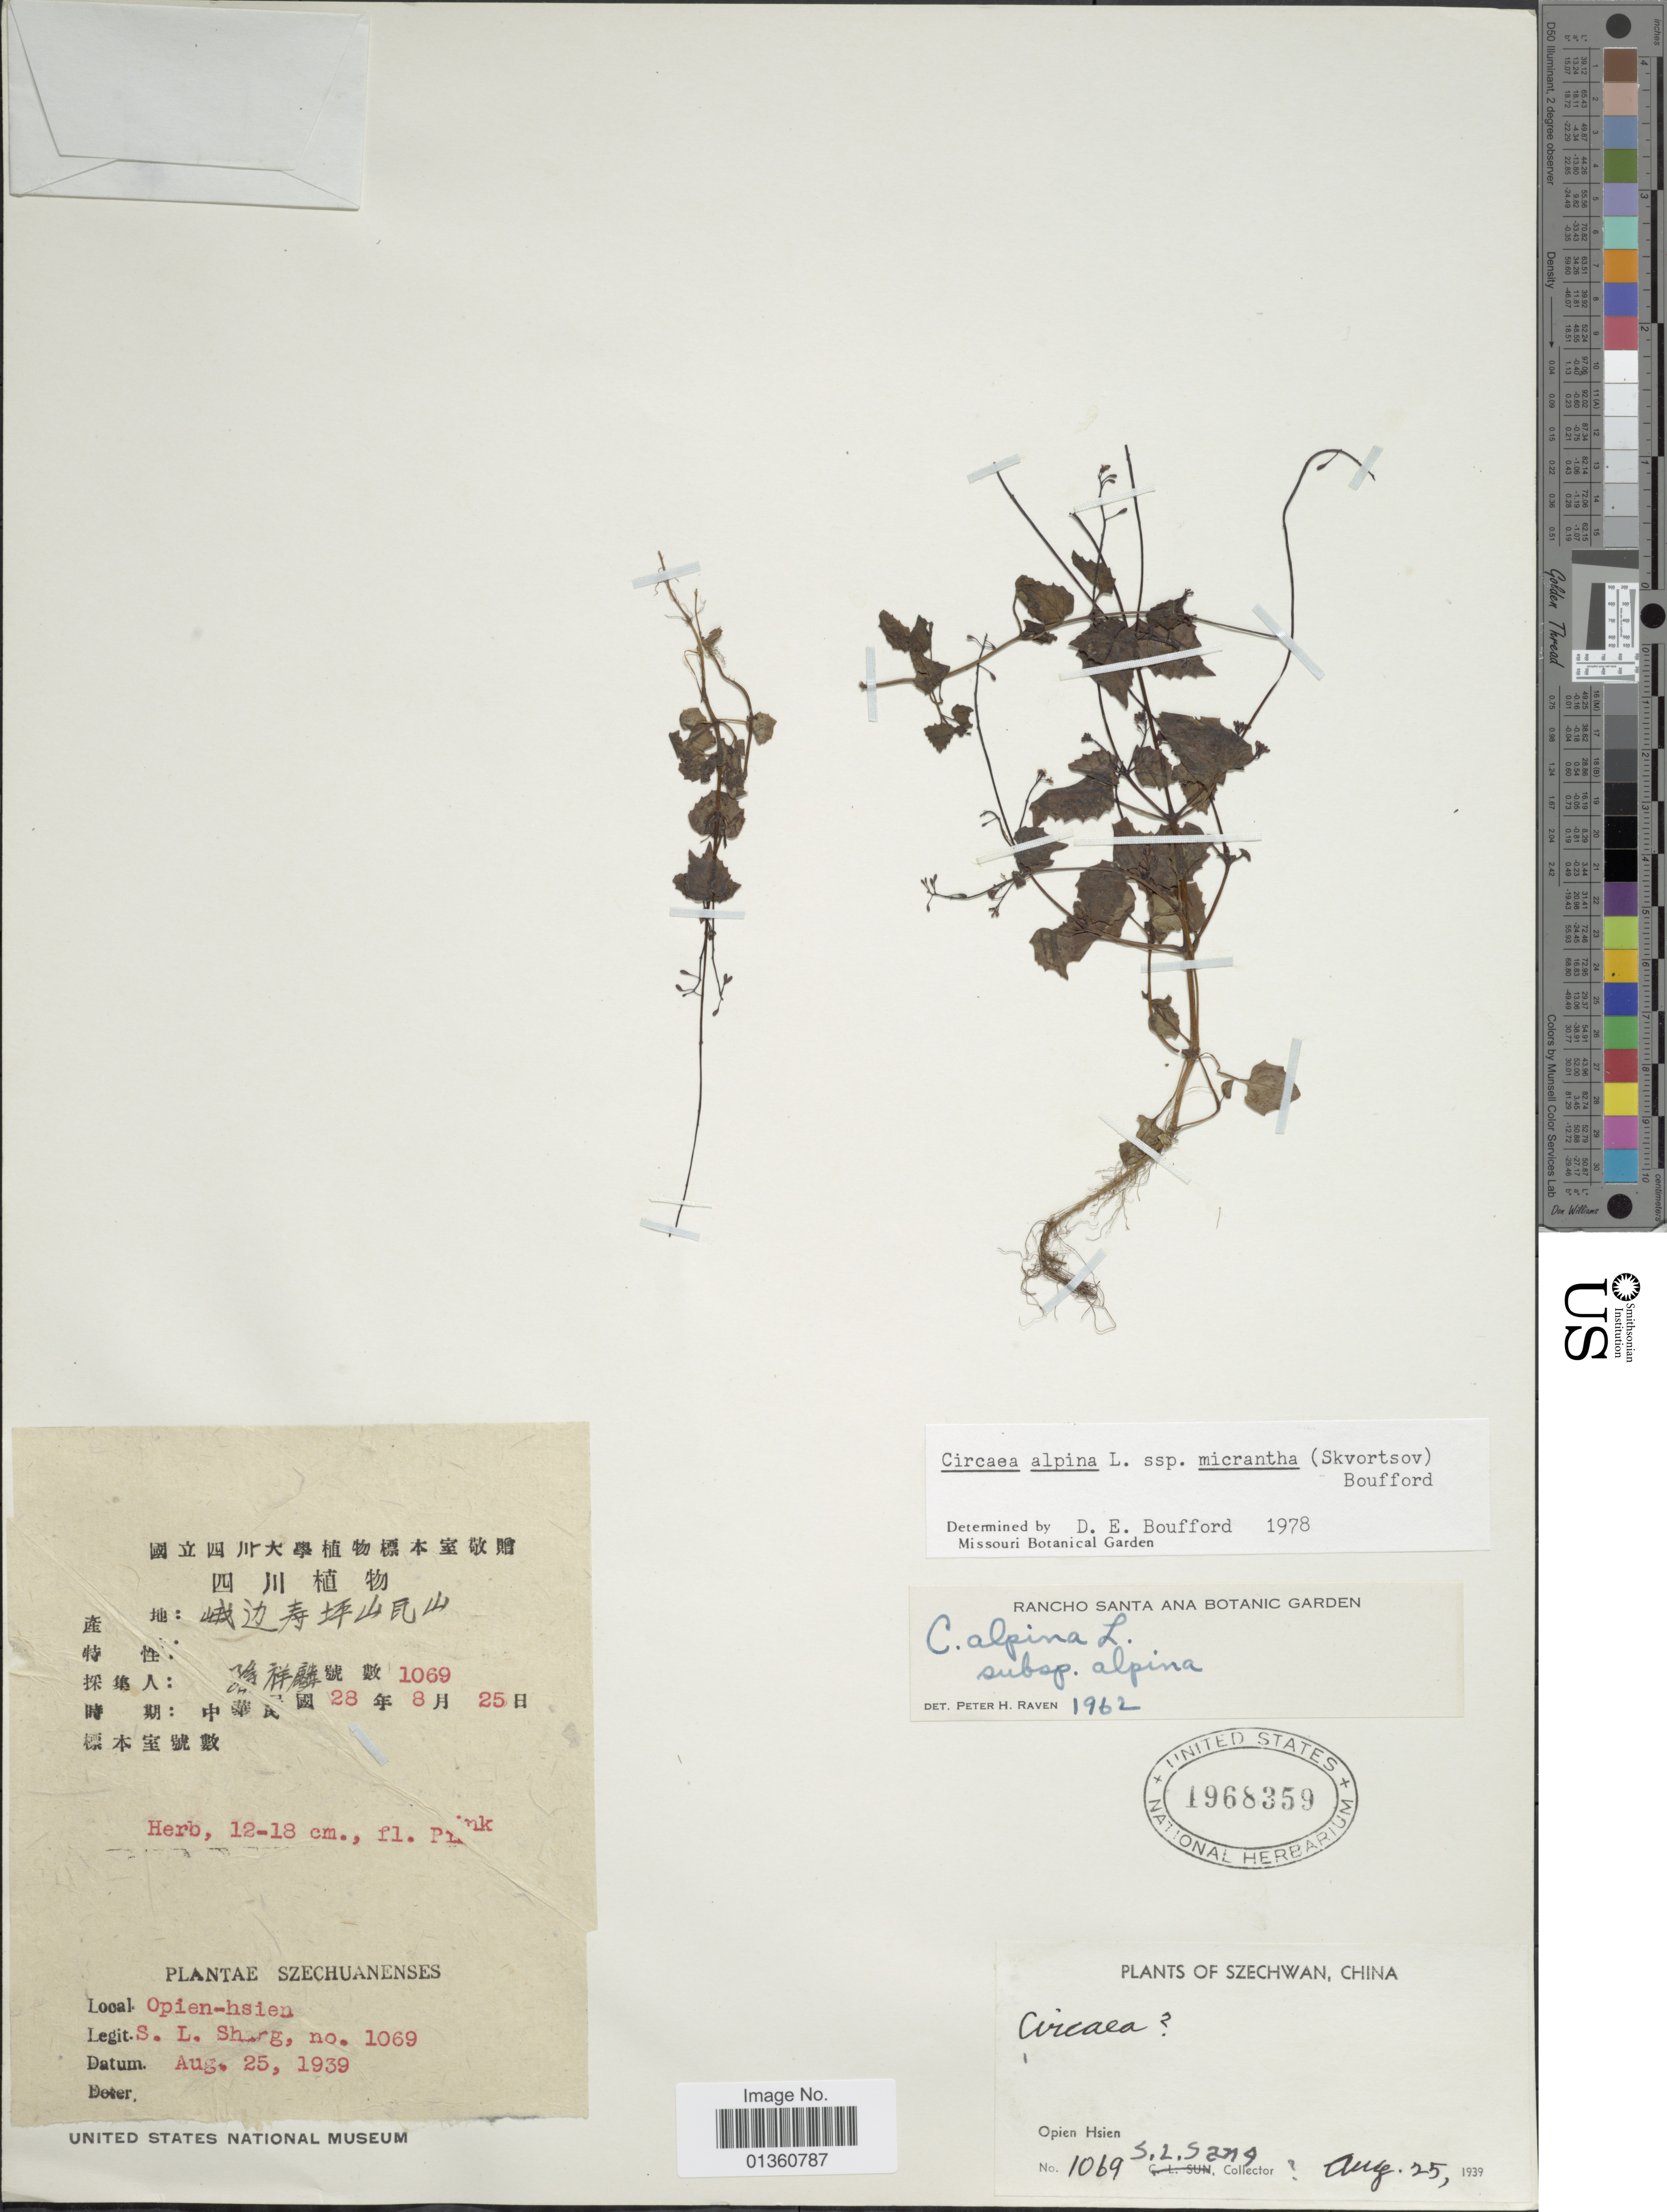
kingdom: Plantae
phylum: Tracheophyta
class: Magnoliopsida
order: Myrtales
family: Onagraceae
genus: Circaea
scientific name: Circaea alpina subsp. micrantha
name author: (A.K. Skvortsov) Boufford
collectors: S. Shang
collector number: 1069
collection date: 1939-08-25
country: China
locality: Szechwan. Opien Hsien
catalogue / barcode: US 1968359